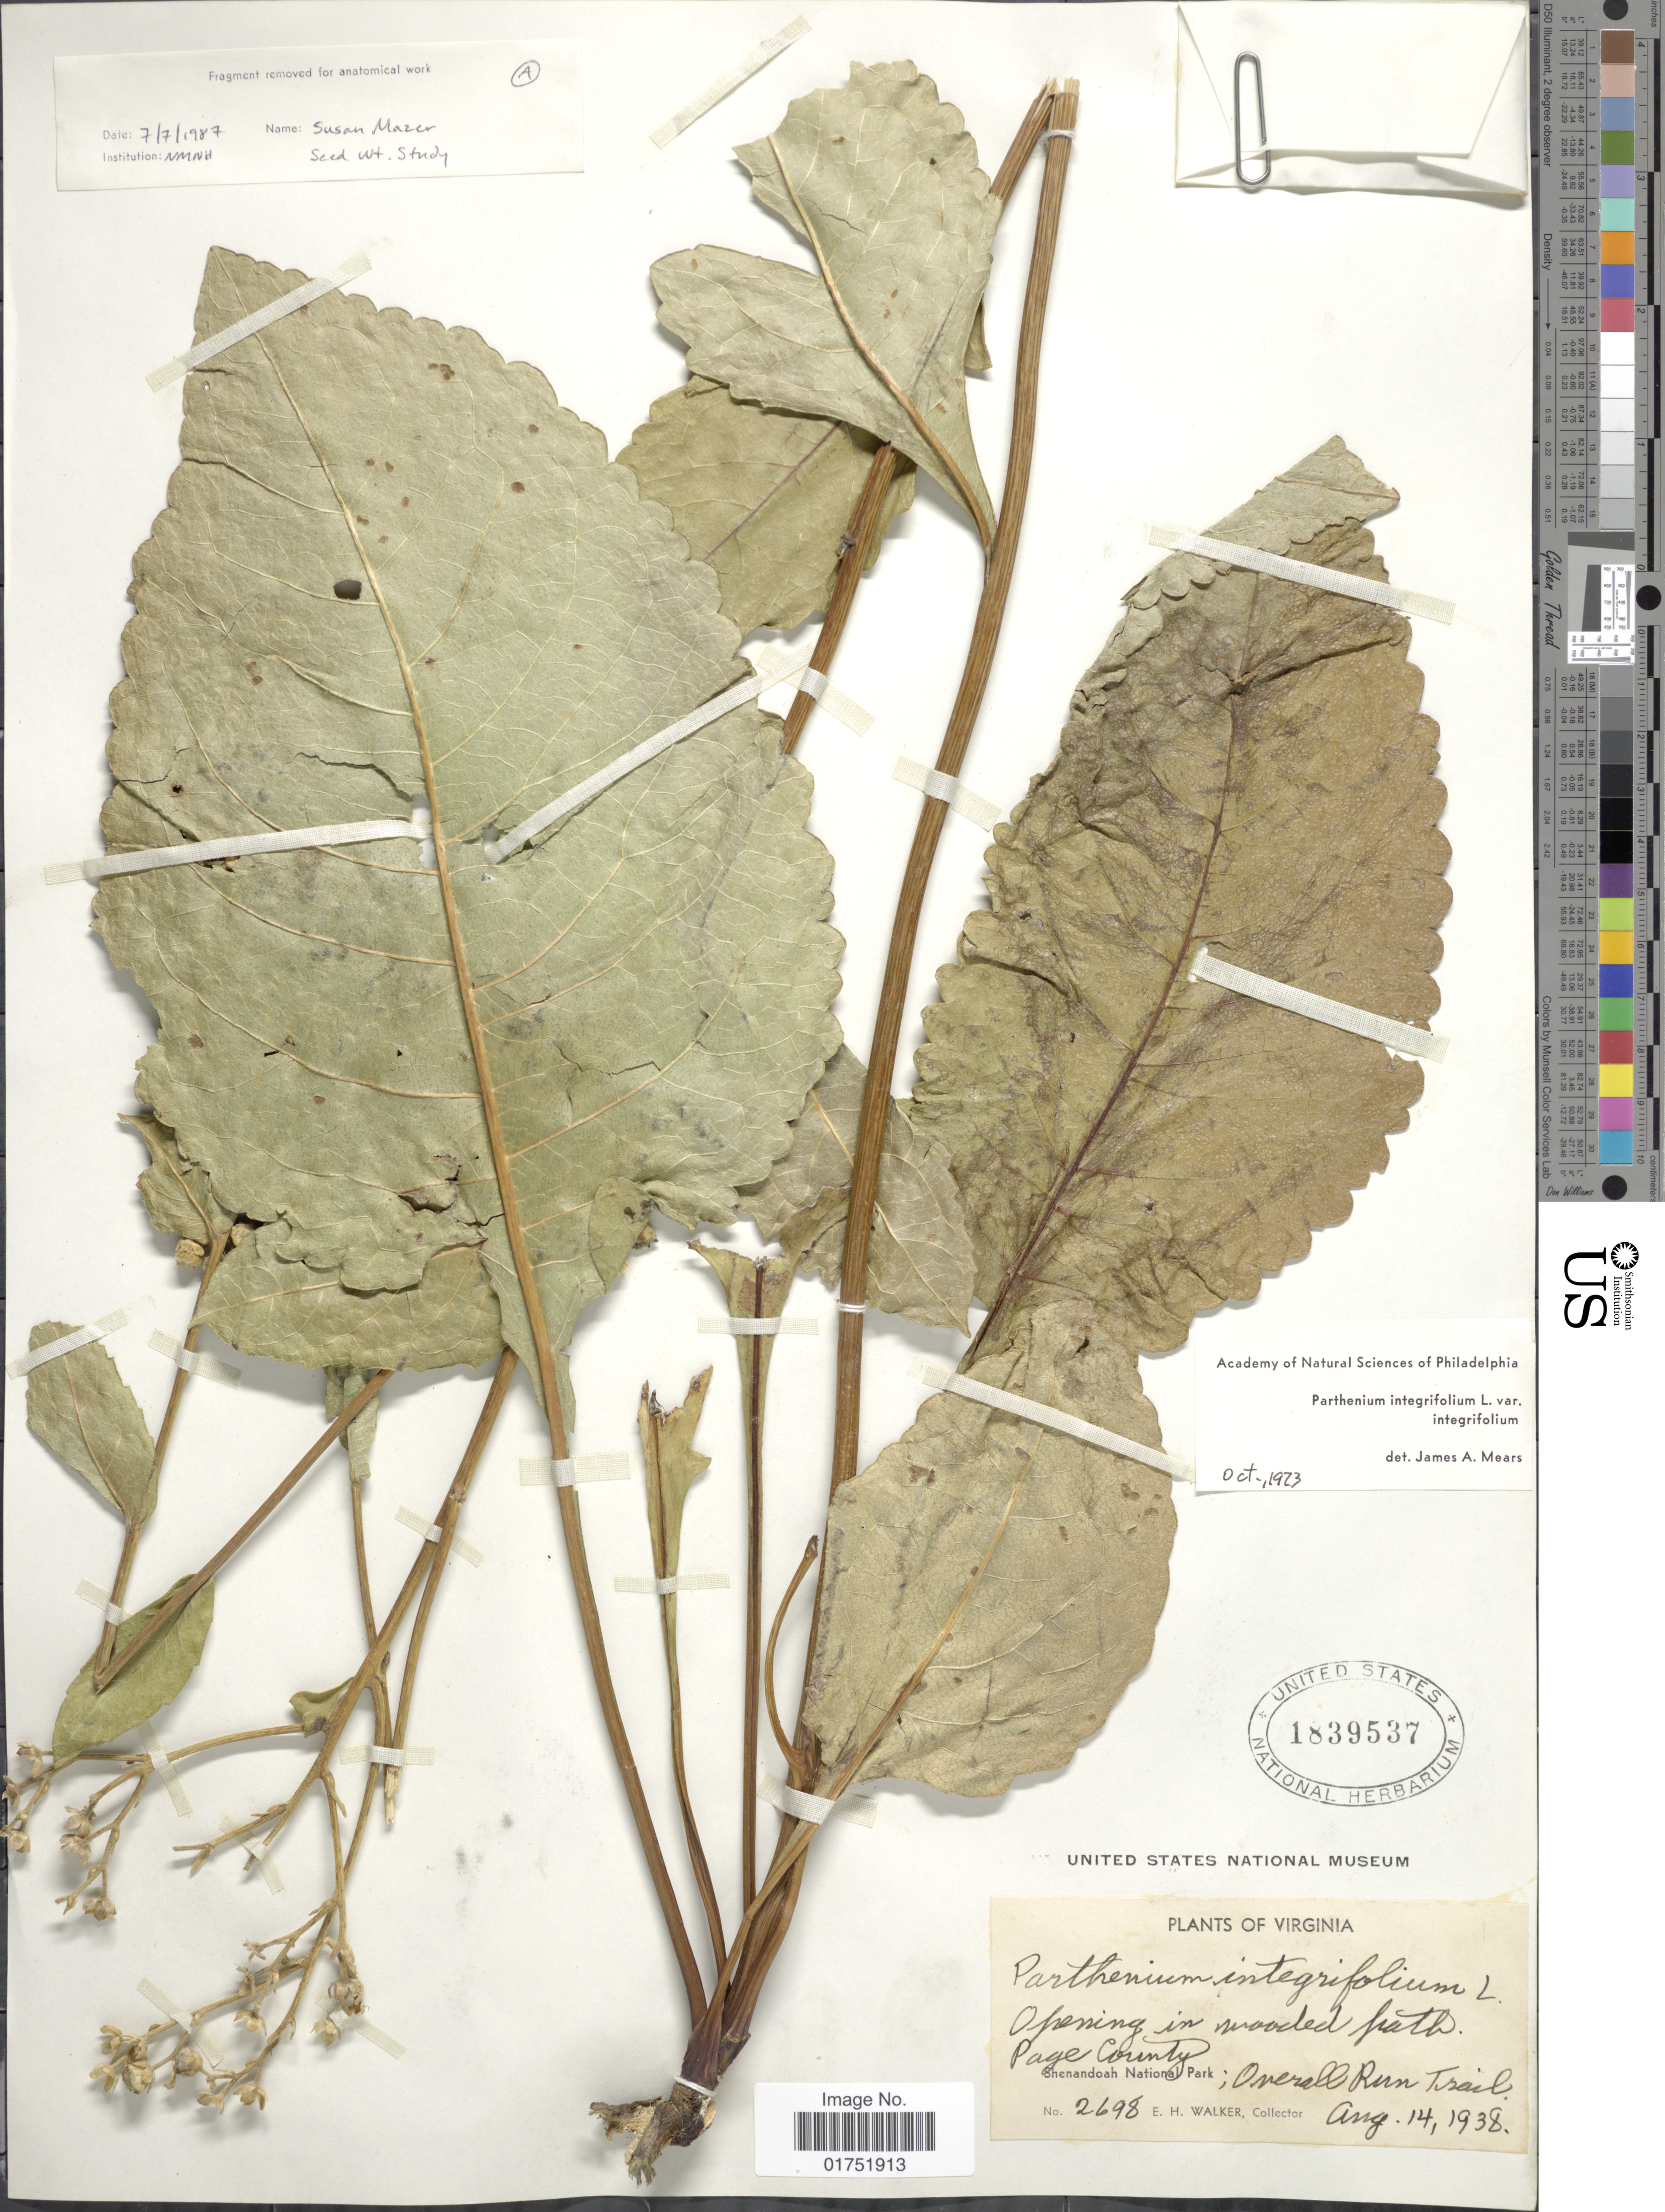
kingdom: Plantae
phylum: Tracheophyta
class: Magnoliopsida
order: Asterales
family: Asteraceae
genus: Parthenium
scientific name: Parthenium integrifolium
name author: L.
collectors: E. H. Walker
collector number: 2698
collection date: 1938-08-14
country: United States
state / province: Virginia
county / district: Page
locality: Shenandoah National Park, Overall Run Trail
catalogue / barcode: US 1839537